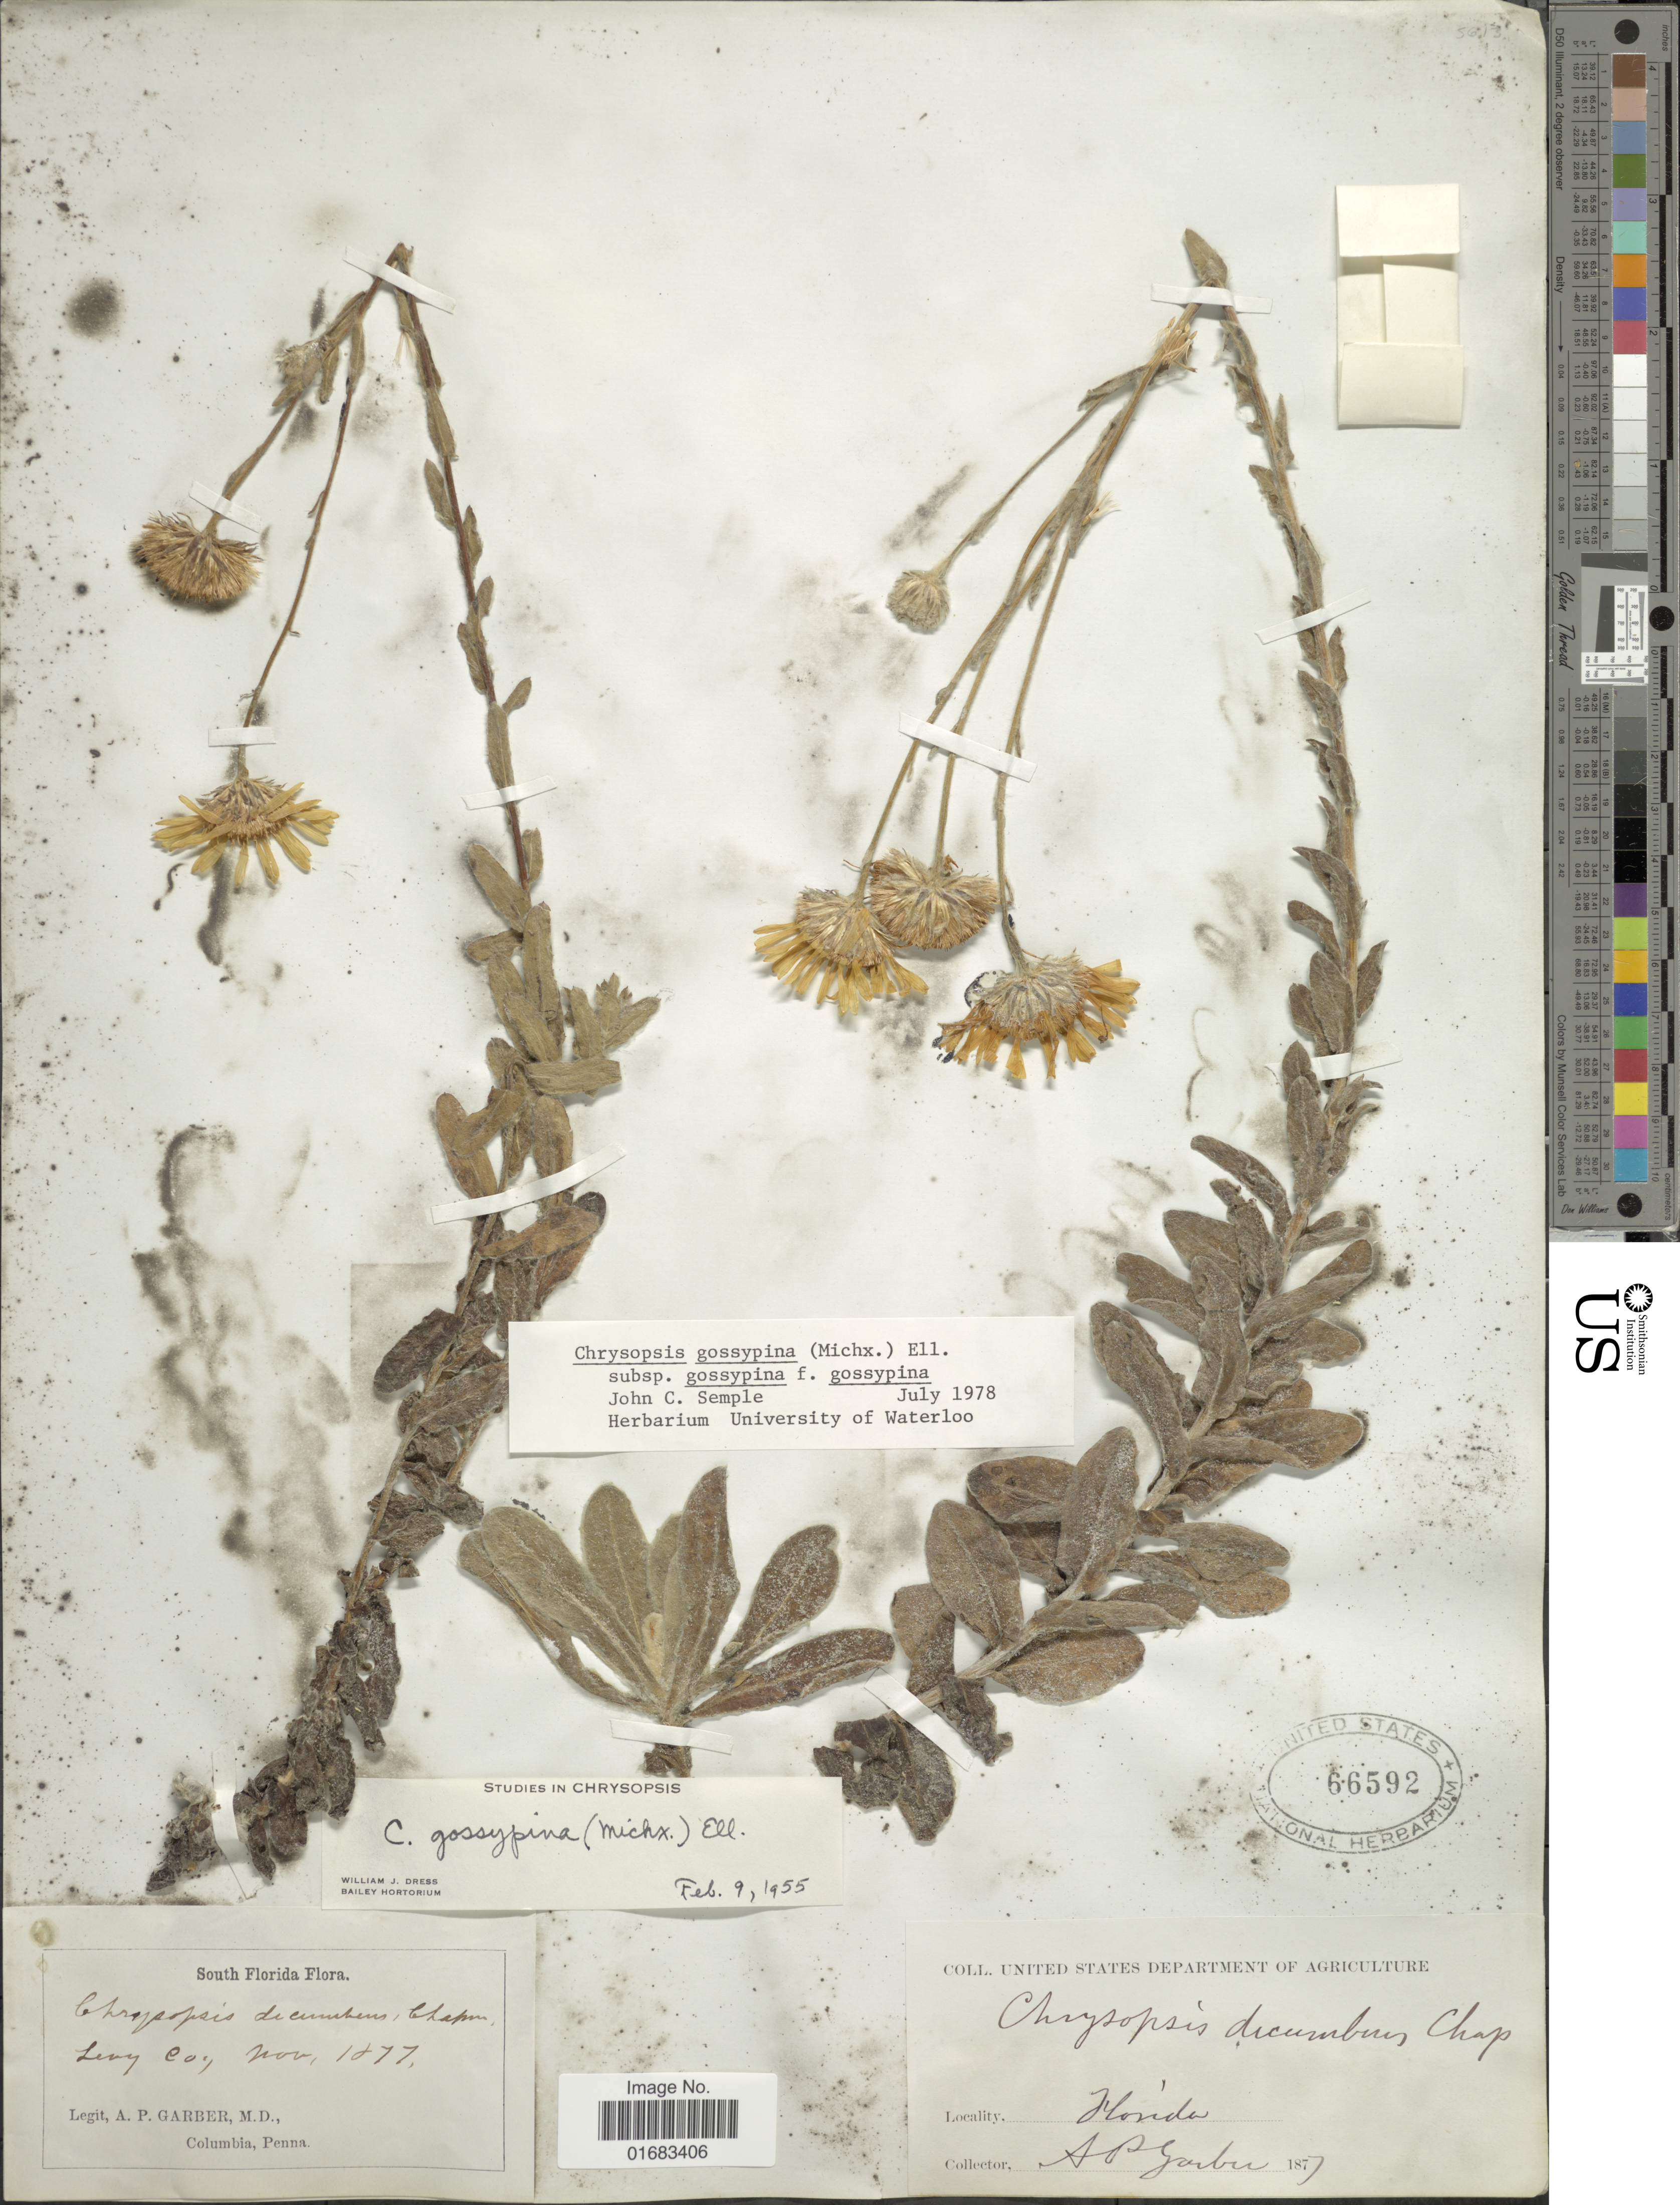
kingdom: Plantae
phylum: Tracheophyta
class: Magnoliopsida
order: Asterales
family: Asteraceae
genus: Chrysopsis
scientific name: Chrysopsis gossypina f. gossypina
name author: (Michx.) Elliott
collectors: A. P. Garber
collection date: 1877-11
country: United States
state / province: Florida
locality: South Florida, Levy Co.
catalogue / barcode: US 66592